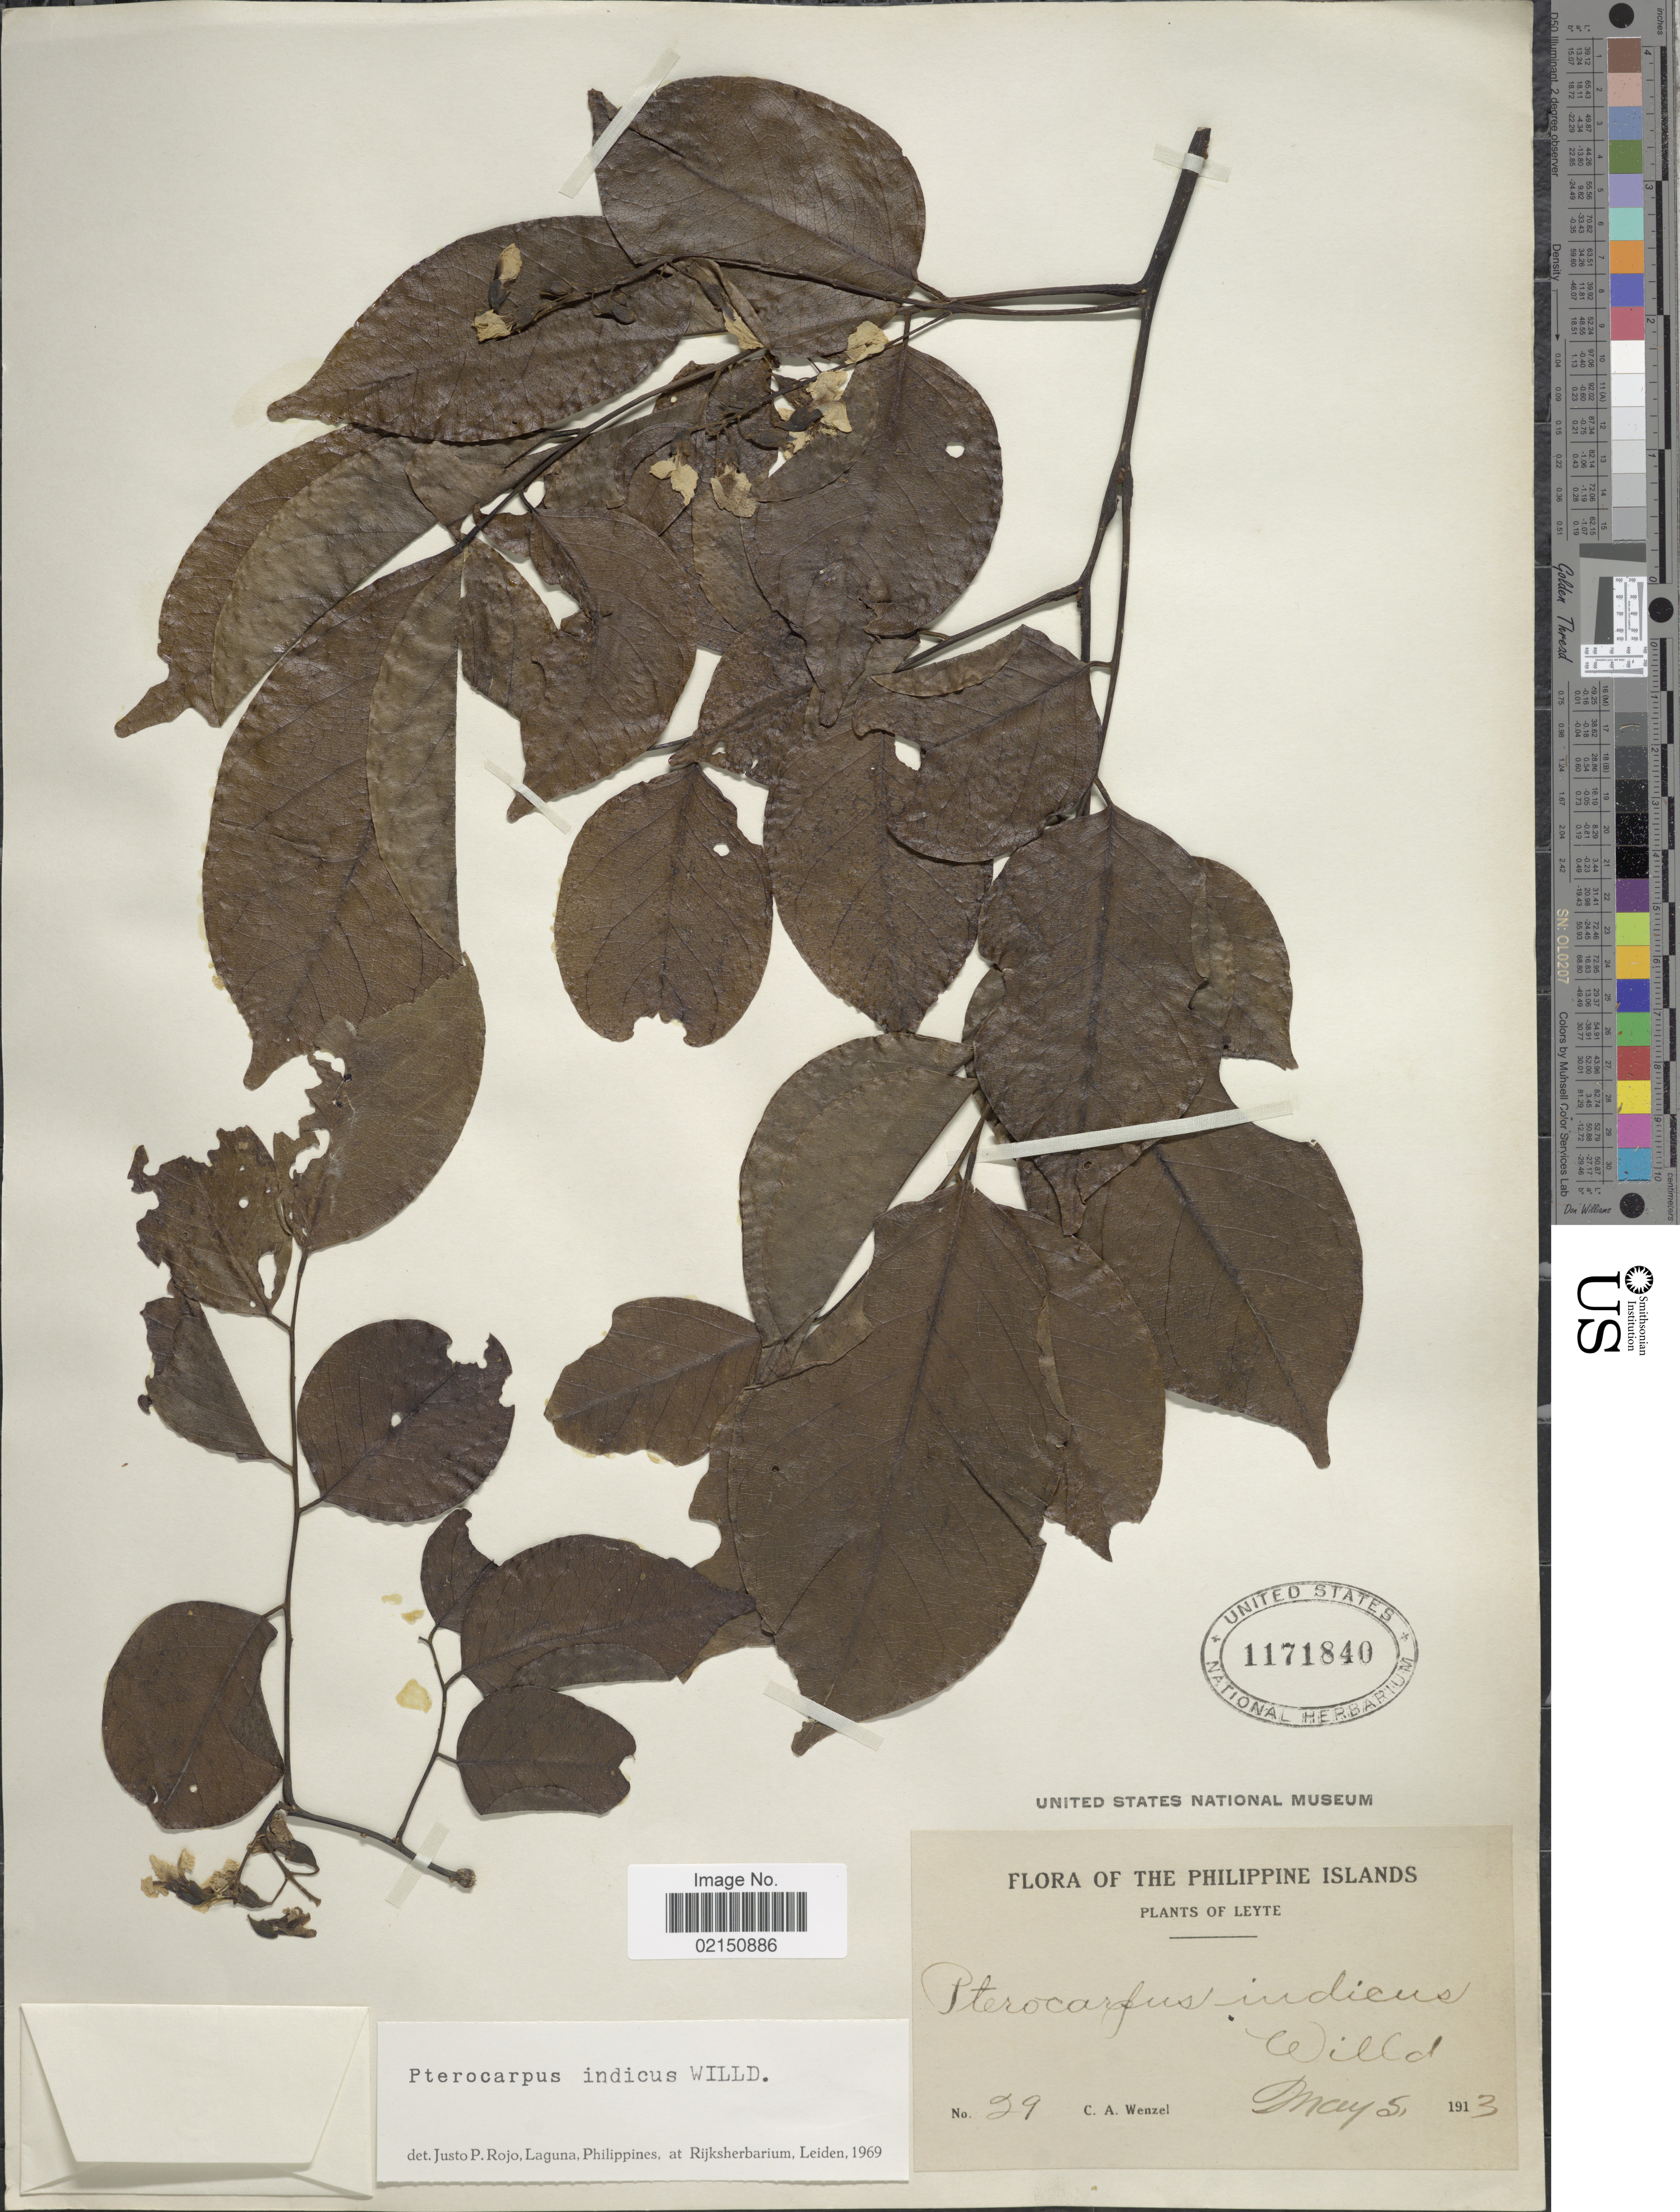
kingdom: Plantae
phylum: Tracheophyta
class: Magnoliopsida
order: Fabales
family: Fabaceae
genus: Pterocarpus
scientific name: Pterocarpus indicus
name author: Willd.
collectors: C. Wenzel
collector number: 29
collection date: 1913-05-05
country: Philippines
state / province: Eastern Visayas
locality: The Philippine Islands, Leyte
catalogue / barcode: US 1171840